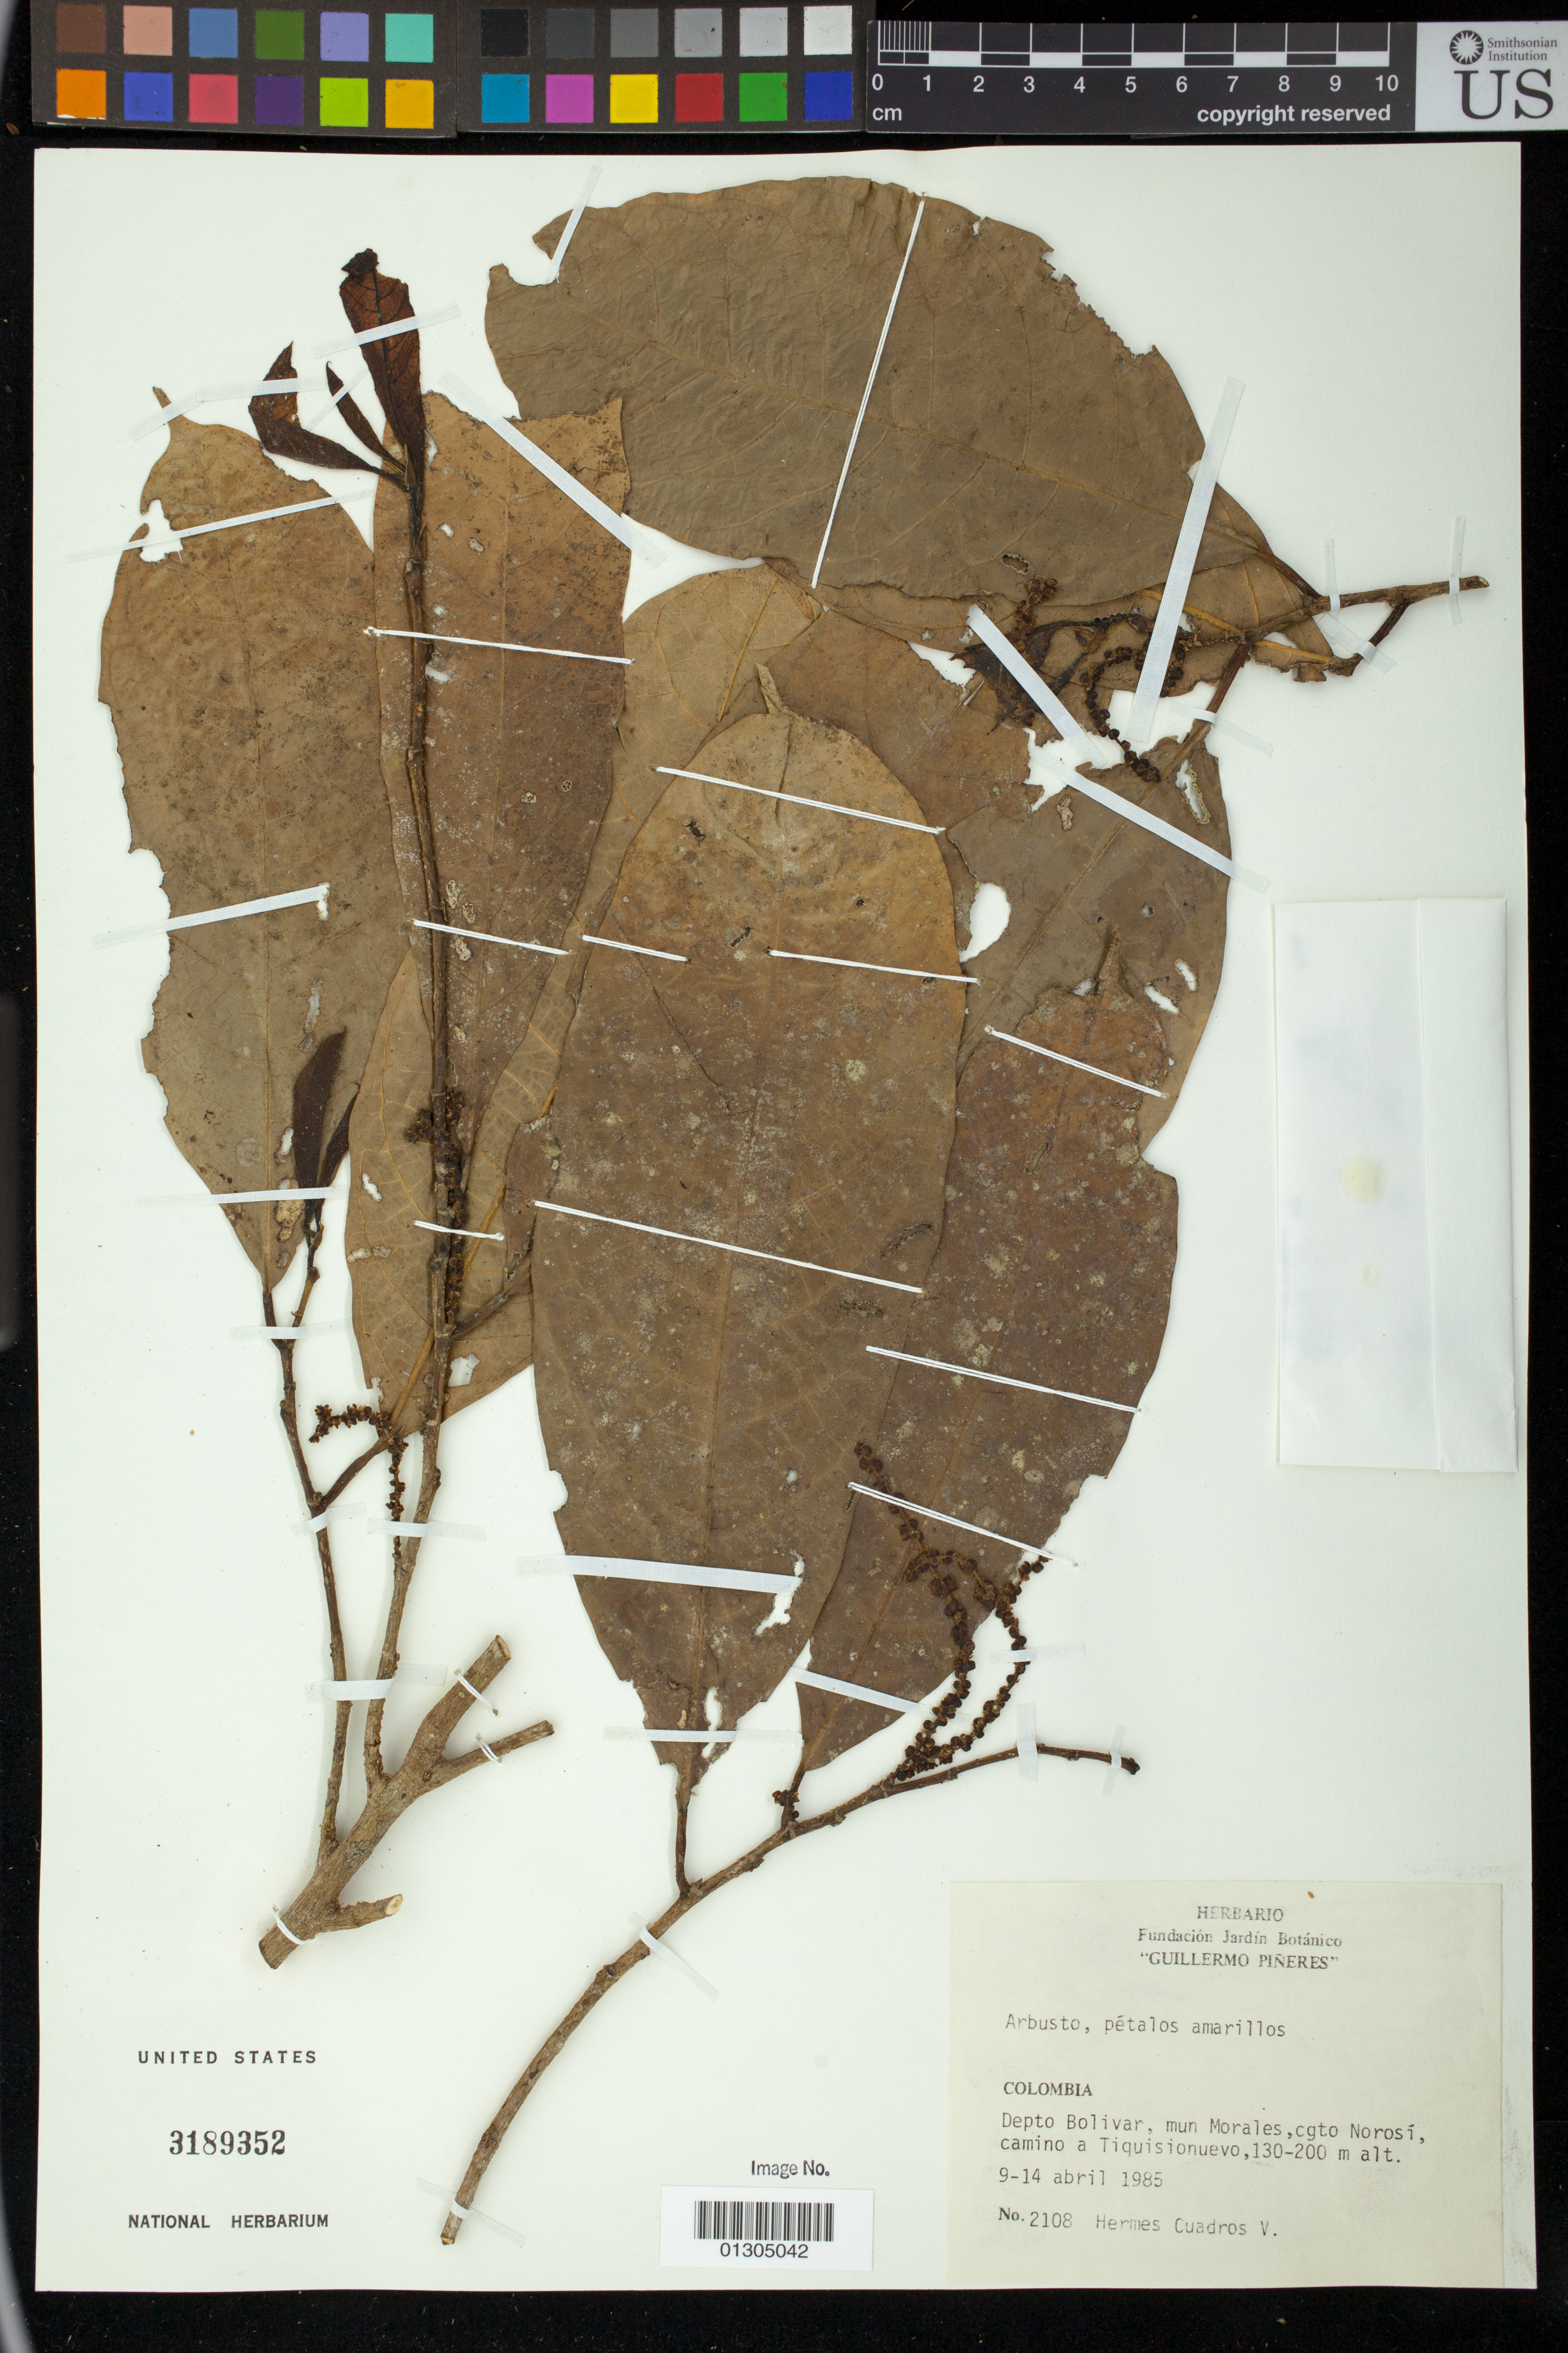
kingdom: Plantae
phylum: Tracheophyta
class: Magnoliopsida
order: Malpighiales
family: Euphorbiaceae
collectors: H. Cuadros V.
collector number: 2108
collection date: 1985-04-09/1985-04-14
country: Colombia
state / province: Bolívar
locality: mun Morales, cgto Norosí, camino a Tiquisionuevo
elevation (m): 130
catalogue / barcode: US 3189352